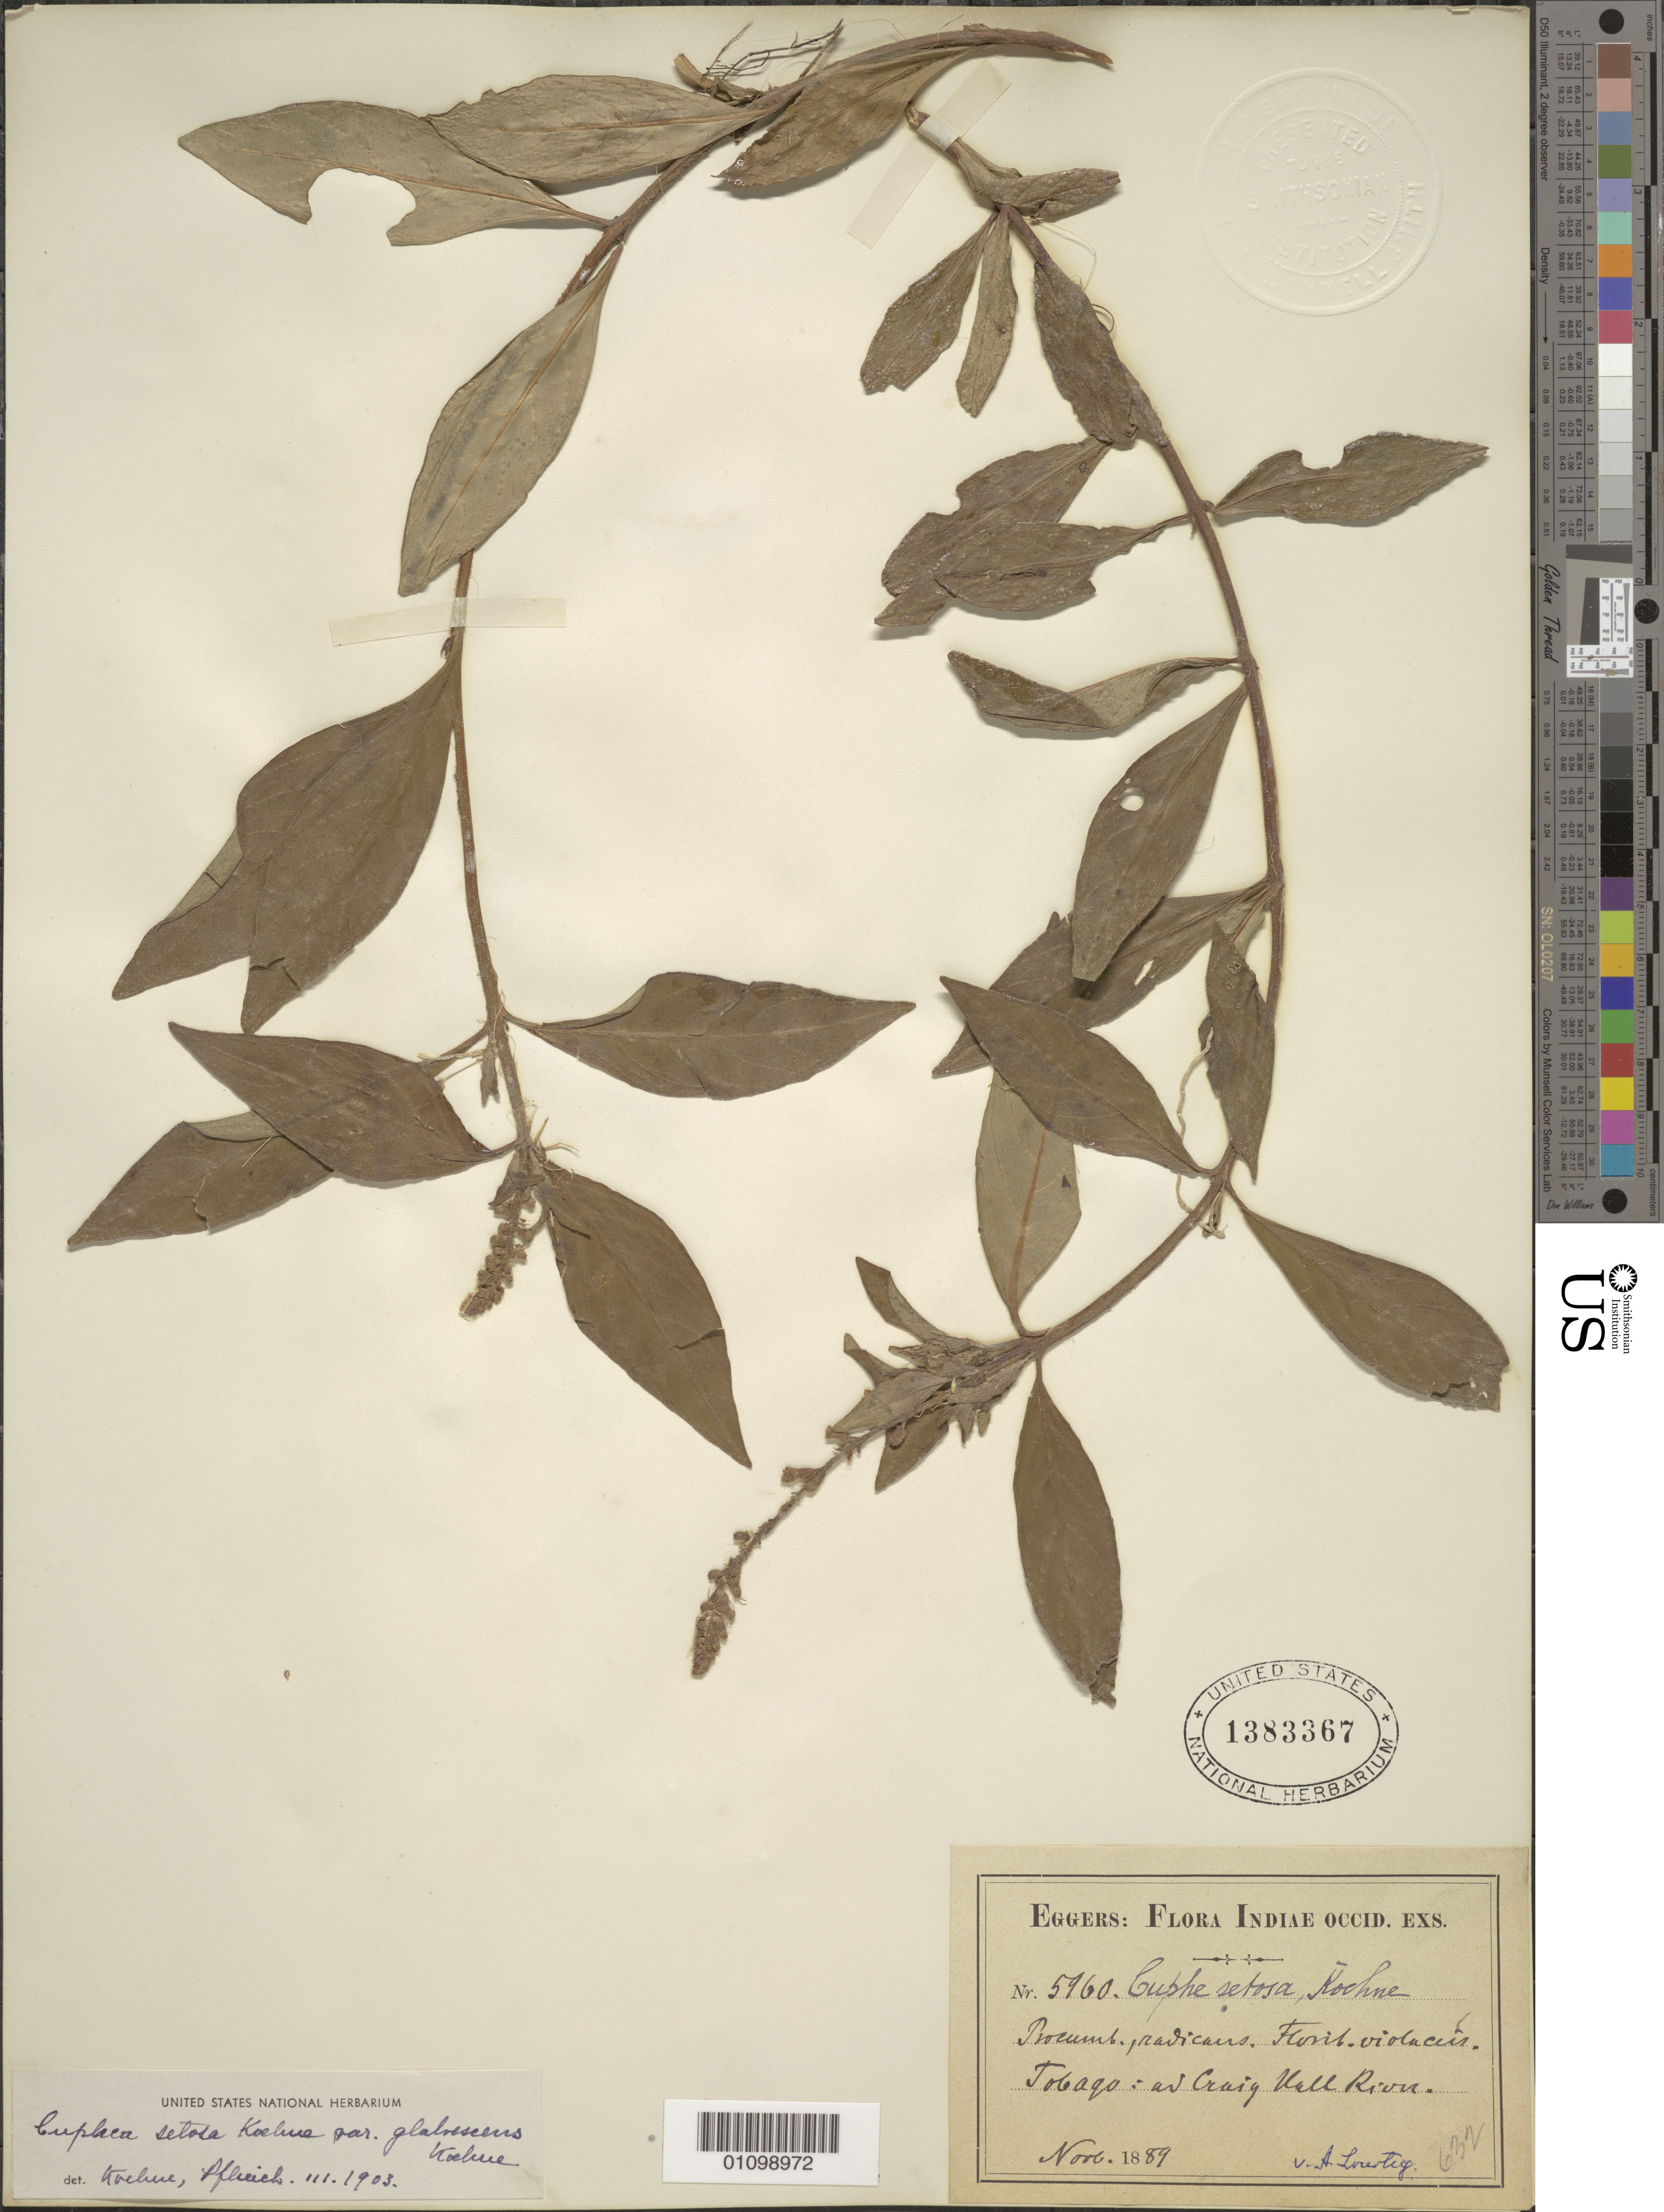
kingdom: Plantae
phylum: Tracheophyta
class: Magnoliopsida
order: Myrtales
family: Lythraceae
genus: Cuphea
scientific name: Cuphea setosa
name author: Koehne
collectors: H. F. A. von Eggers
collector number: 5960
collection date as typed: Nov 1889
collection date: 1889-11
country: Trinidad and Tobago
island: Tobago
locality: Craig Vall River,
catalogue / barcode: US 1383367